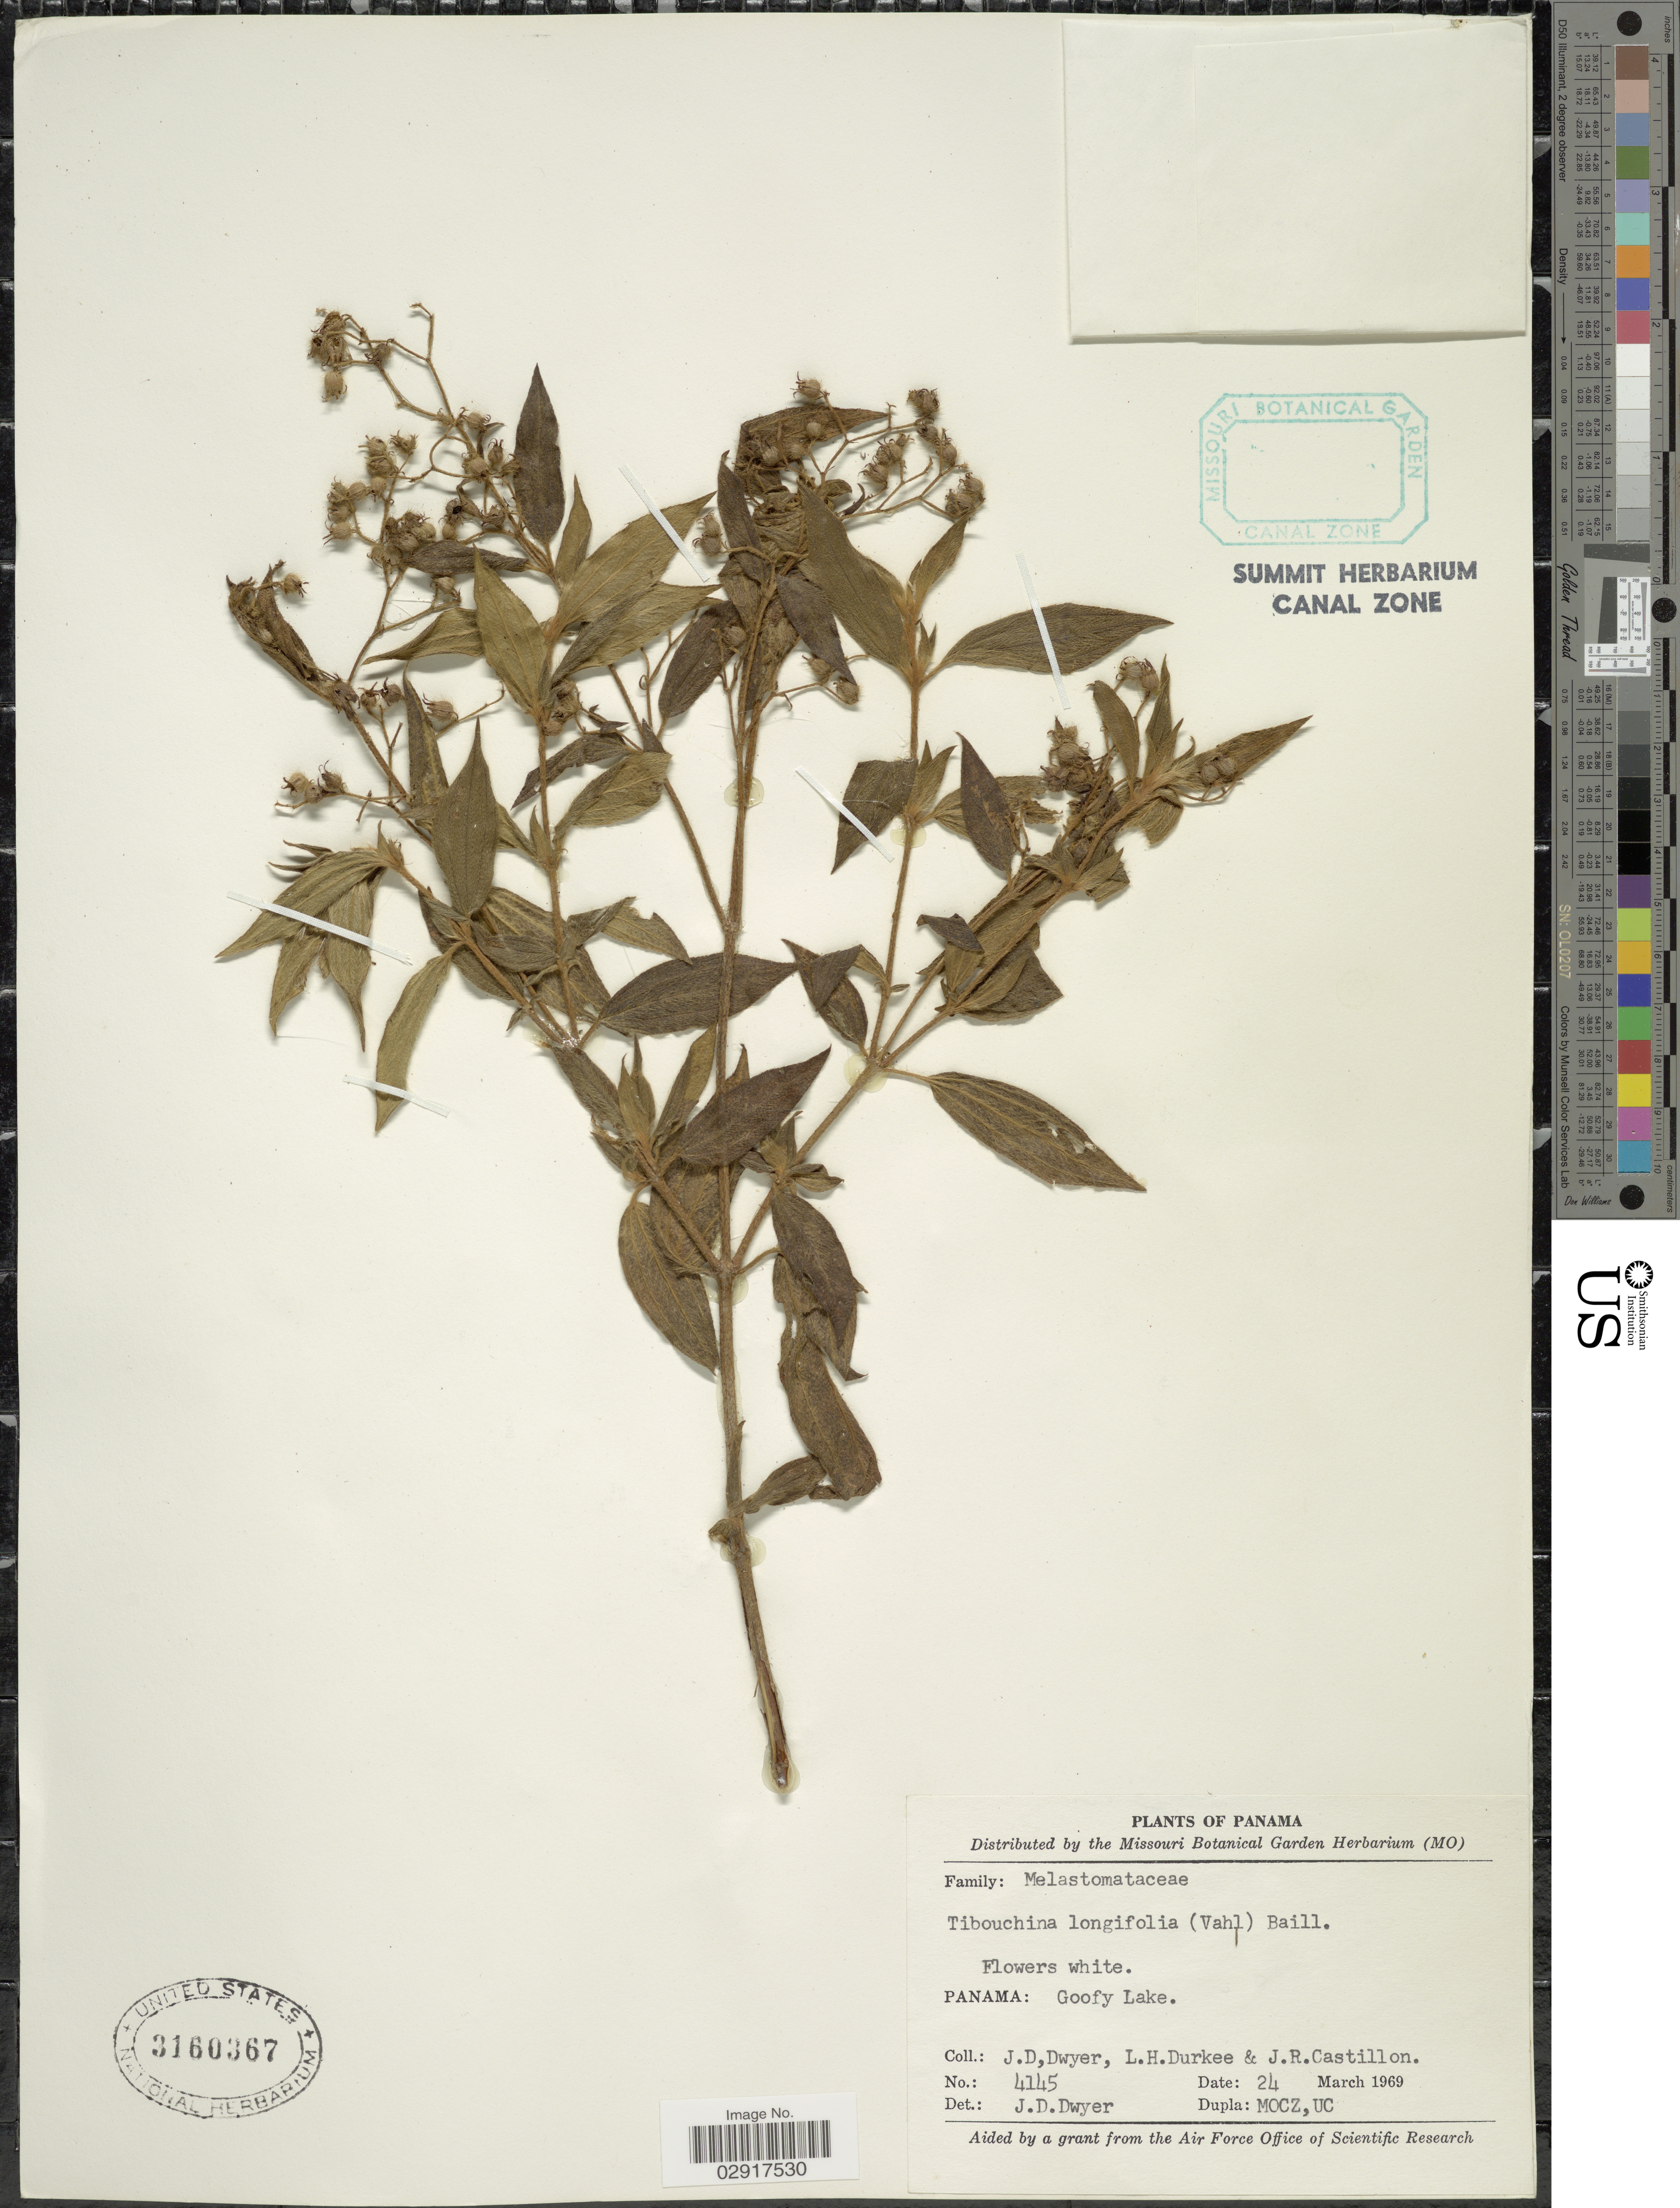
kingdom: Plantae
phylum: Tracheophyta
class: Magnoliopsida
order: Myrtales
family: Melastomataceae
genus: Chaetogastra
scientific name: Chaetogastra longifolia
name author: (Vahl) DC.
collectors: J. D. Dwyer, L. H. Durkee & J. R. Castillon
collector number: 4145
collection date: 1969-03-24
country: Panama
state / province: Panamá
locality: Panama: Goofy Lake.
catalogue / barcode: US 3160367